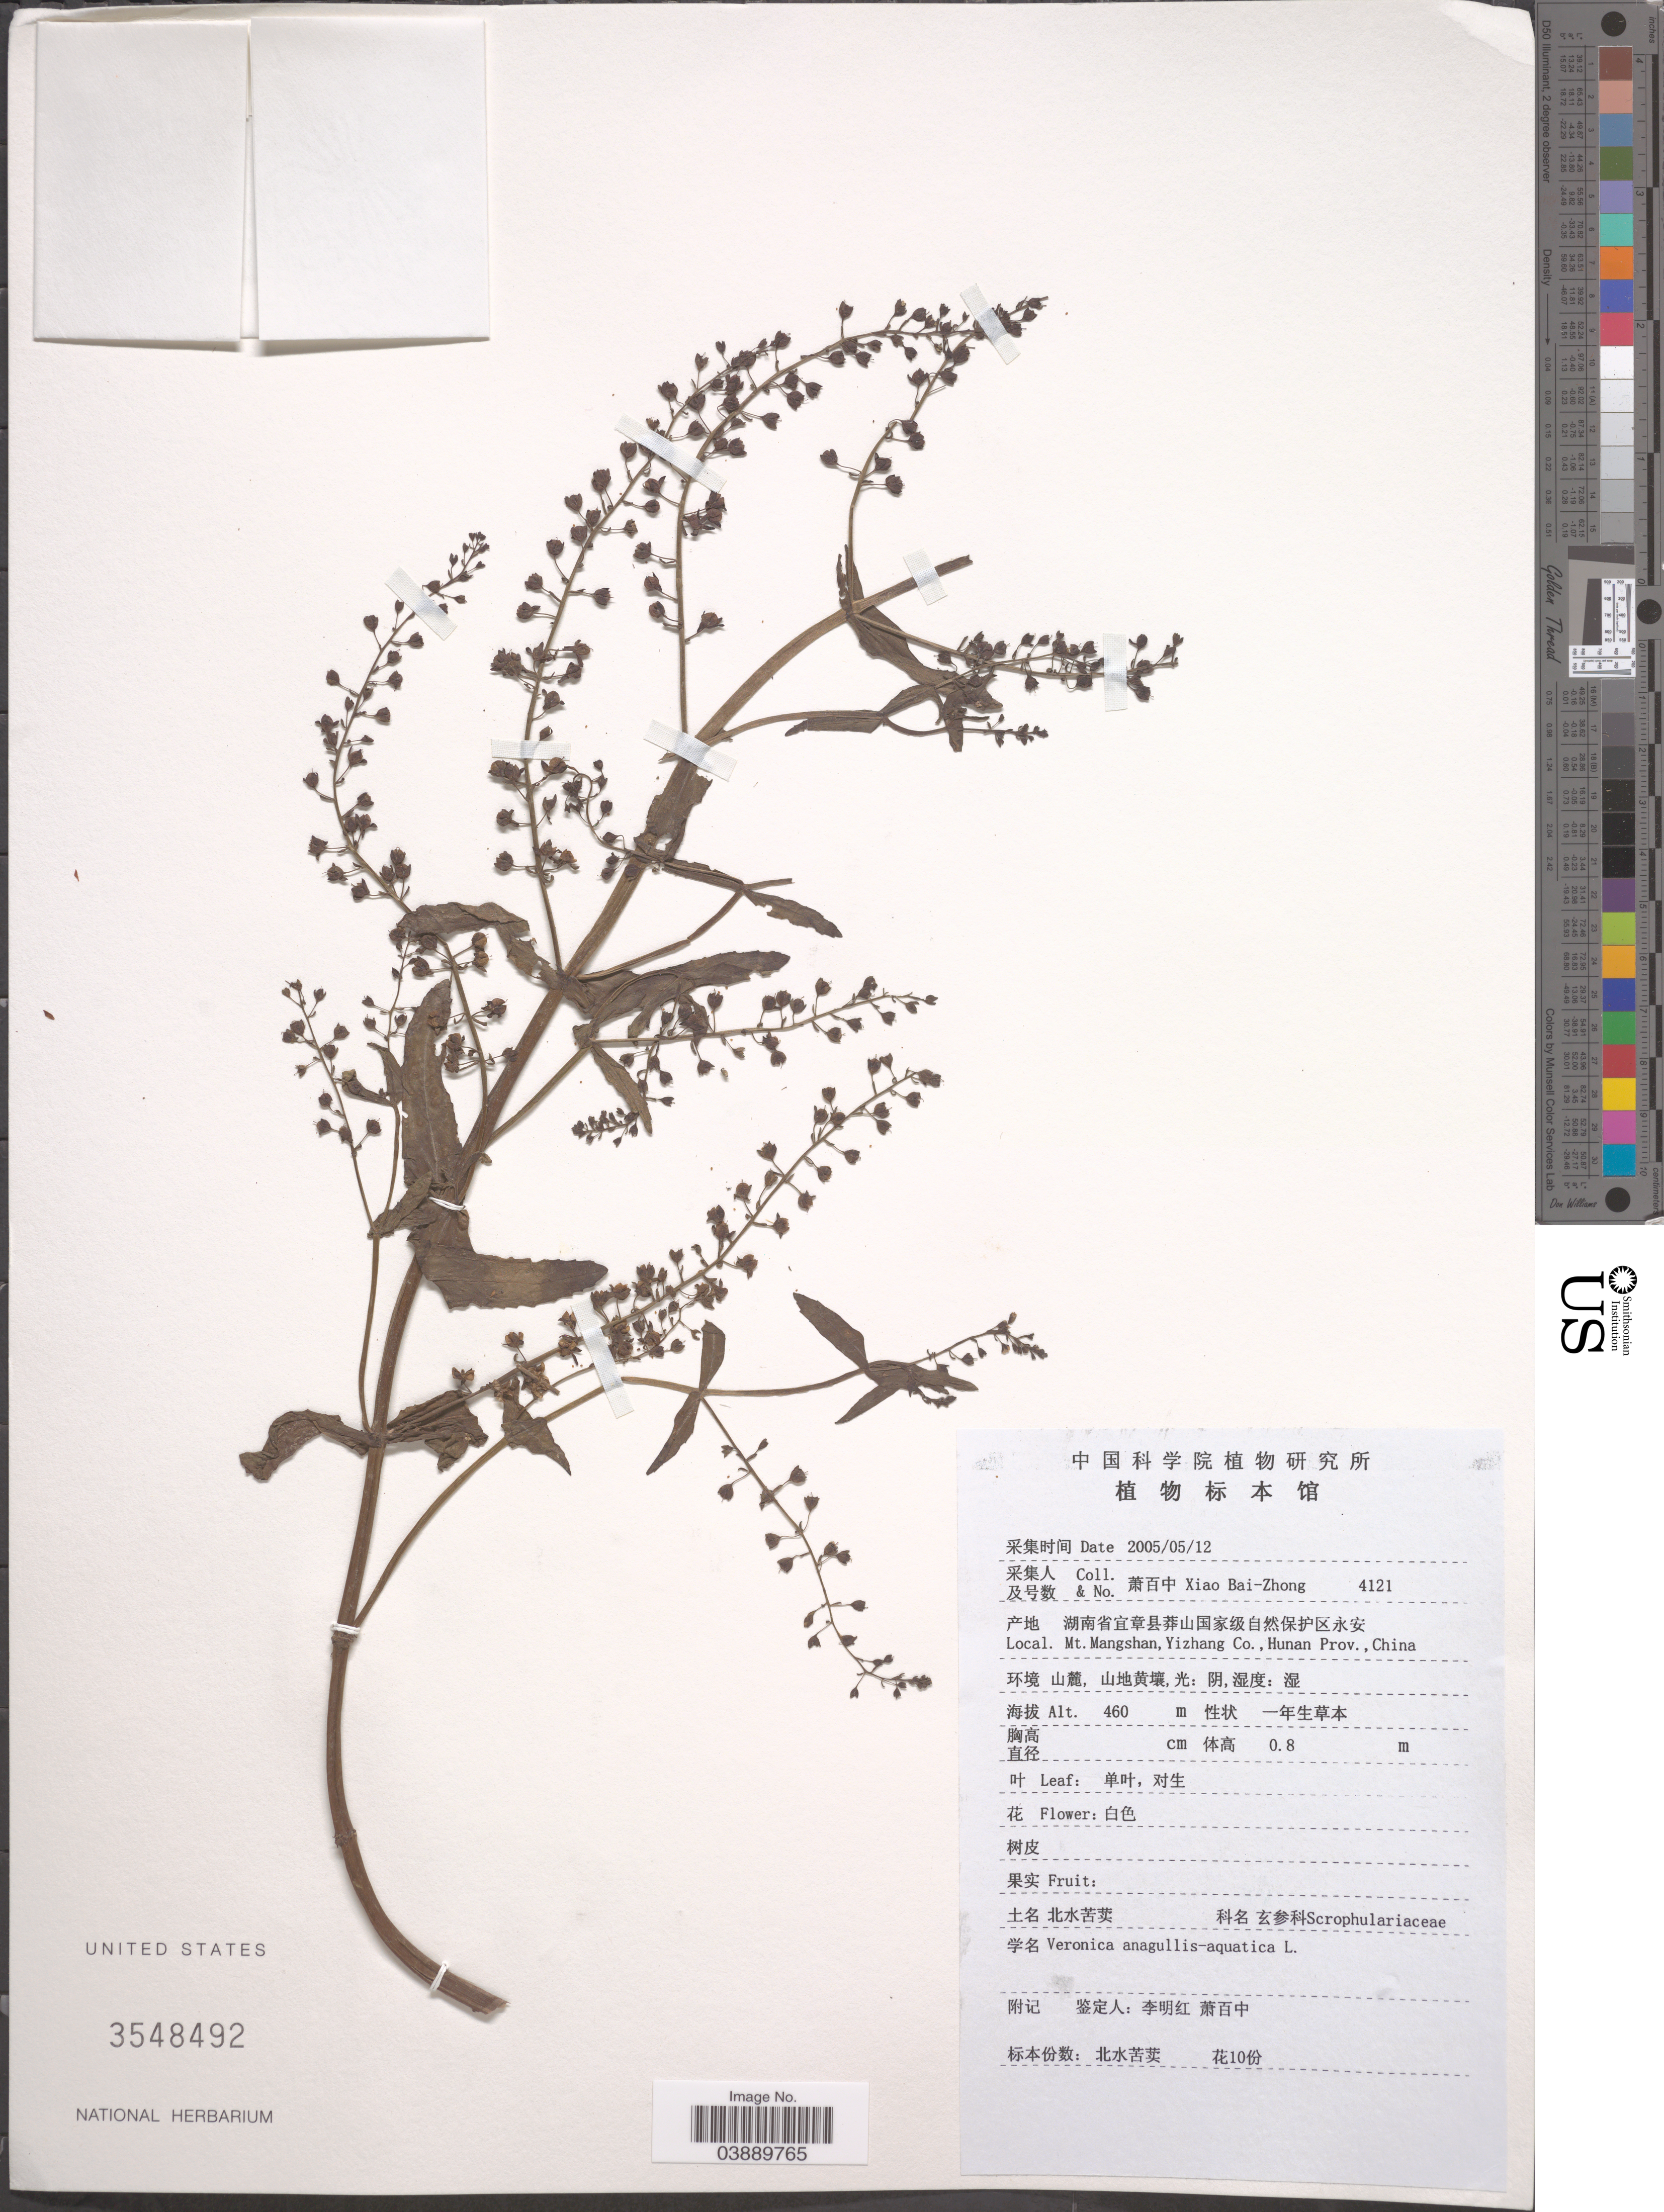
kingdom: Plantae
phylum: Tracheophyta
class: Magnoliopsida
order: Lamiales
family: Plantaginaceae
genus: Veronica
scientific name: Veronica anagallis-aquatica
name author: L.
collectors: B. Z. Xiao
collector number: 4121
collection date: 2005-05-12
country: China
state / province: Hunan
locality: Mt. Mangshan, Yizhang Co.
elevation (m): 460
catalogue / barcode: US 3548492